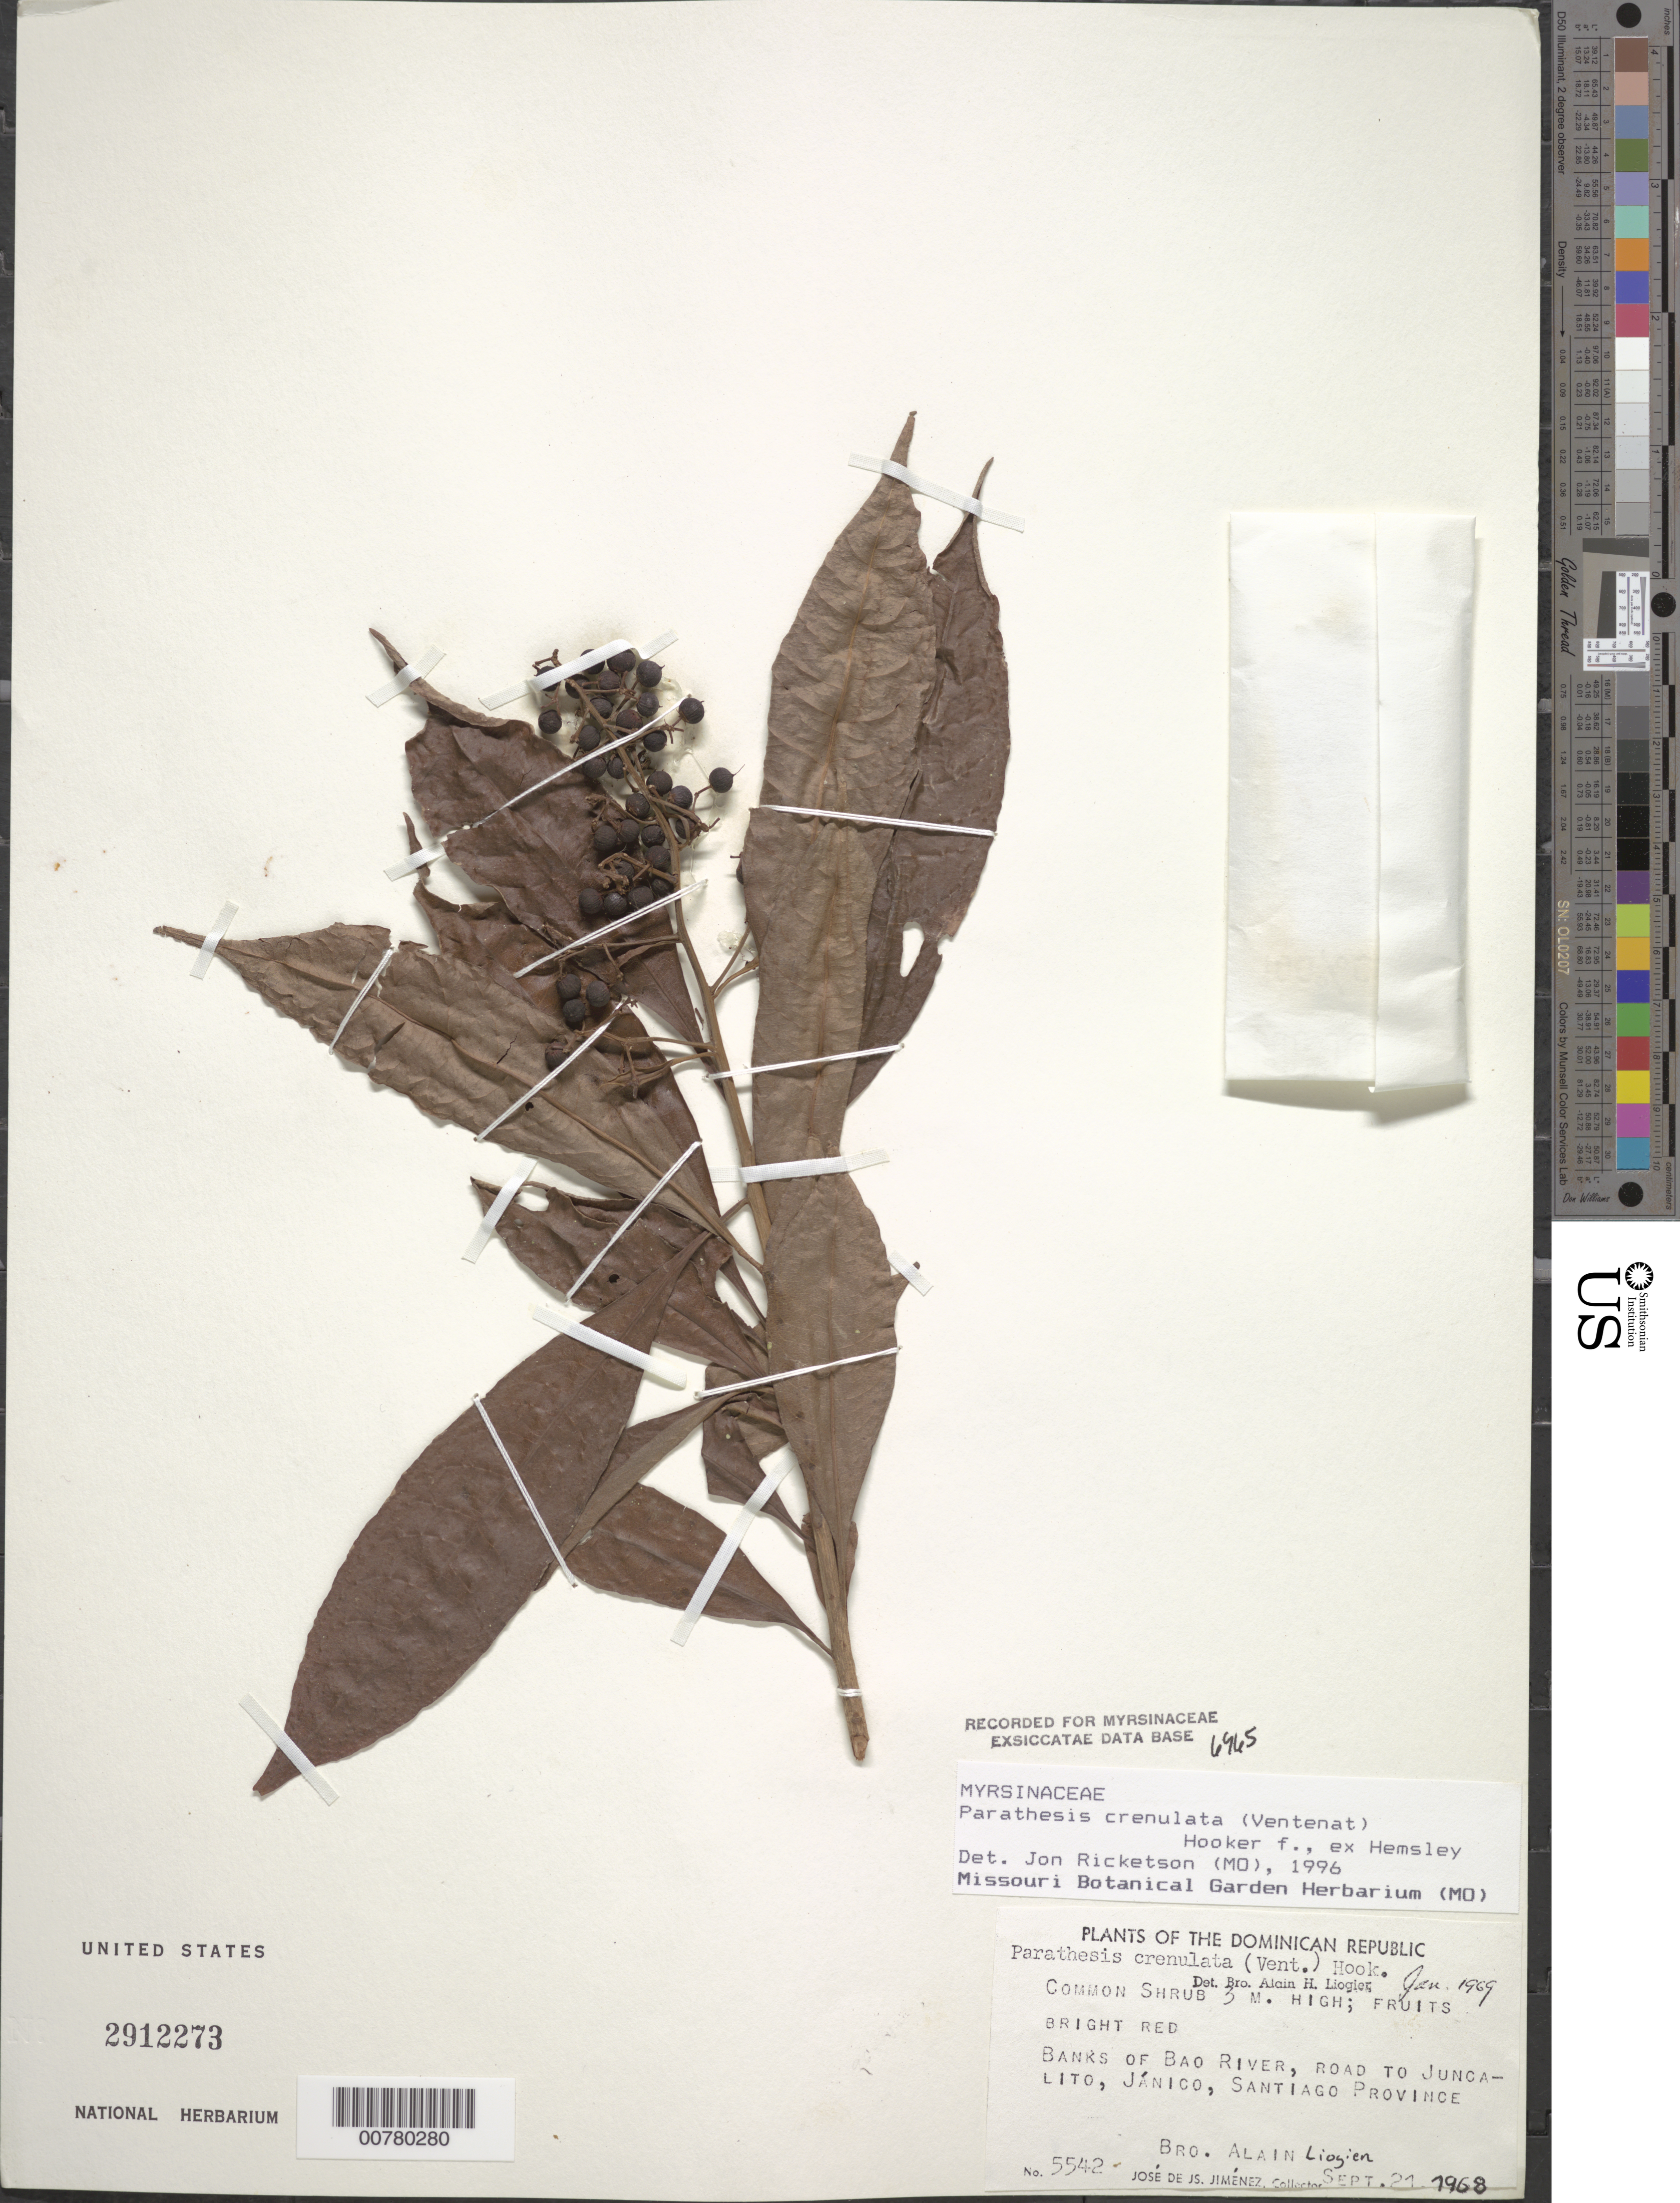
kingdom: Plantae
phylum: Tracheophyta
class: Magnoliopsida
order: Ericales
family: Primulaceae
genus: Parathesis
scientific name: Parathesis crenulata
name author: (Vent.) Hook. f. ex Hemsl.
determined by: Ricketson, Jon M., (MO), Missouri Botanical Garden (UNITED STATES)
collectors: A. H. Liogier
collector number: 5542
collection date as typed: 21 Sep 1968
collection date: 1968-09-21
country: Dominican Republic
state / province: Santiago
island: Hispaniola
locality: Jánico, road to Juncalito, Bao river.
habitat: Banks of river.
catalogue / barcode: US 2912273